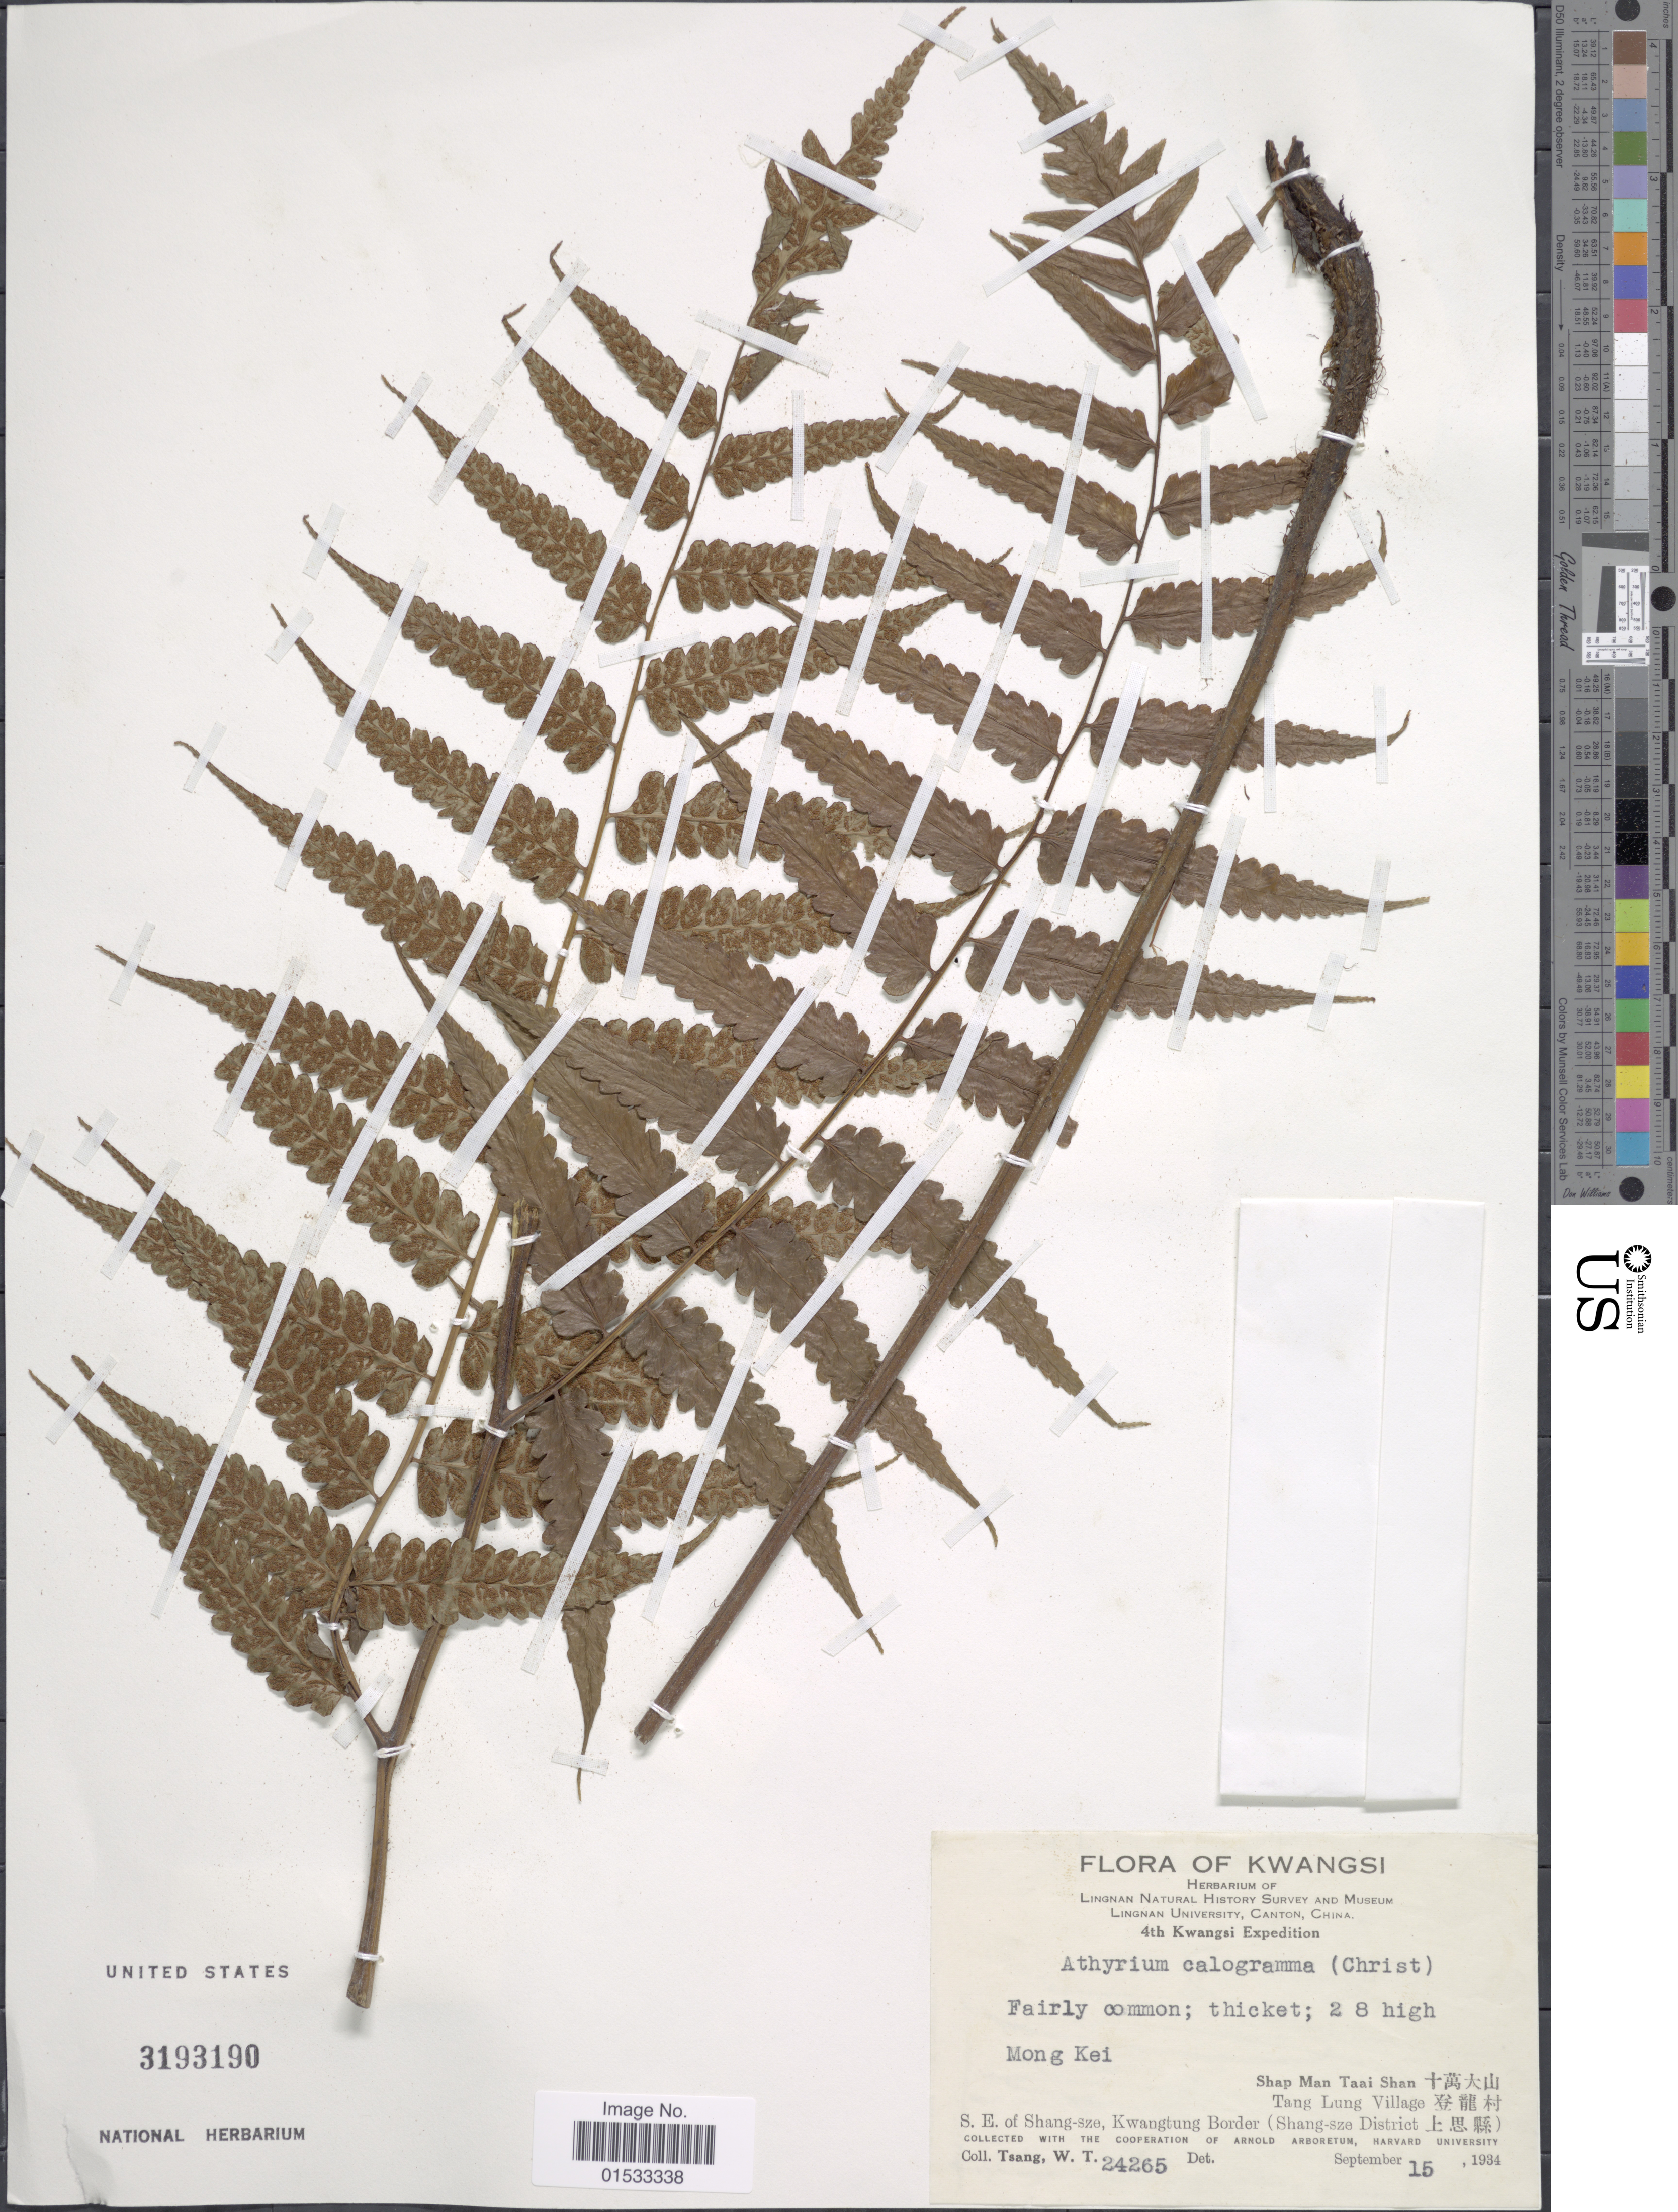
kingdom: Plantae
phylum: Tracheophyta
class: Polypodiopsida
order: Polypodiales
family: Athyriaceae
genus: Diplazium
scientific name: Diplazium calogrammum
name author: Christ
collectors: W. T. Tsang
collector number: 24265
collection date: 1934-09-15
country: China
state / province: Guangxi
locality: Kwangsi, Mong Kei, Shap Man Taai Shan, Tang Lung Village, S. E. of Shang- sze. Kwantung Border (Shang- sze district)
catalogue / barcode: US 3193190